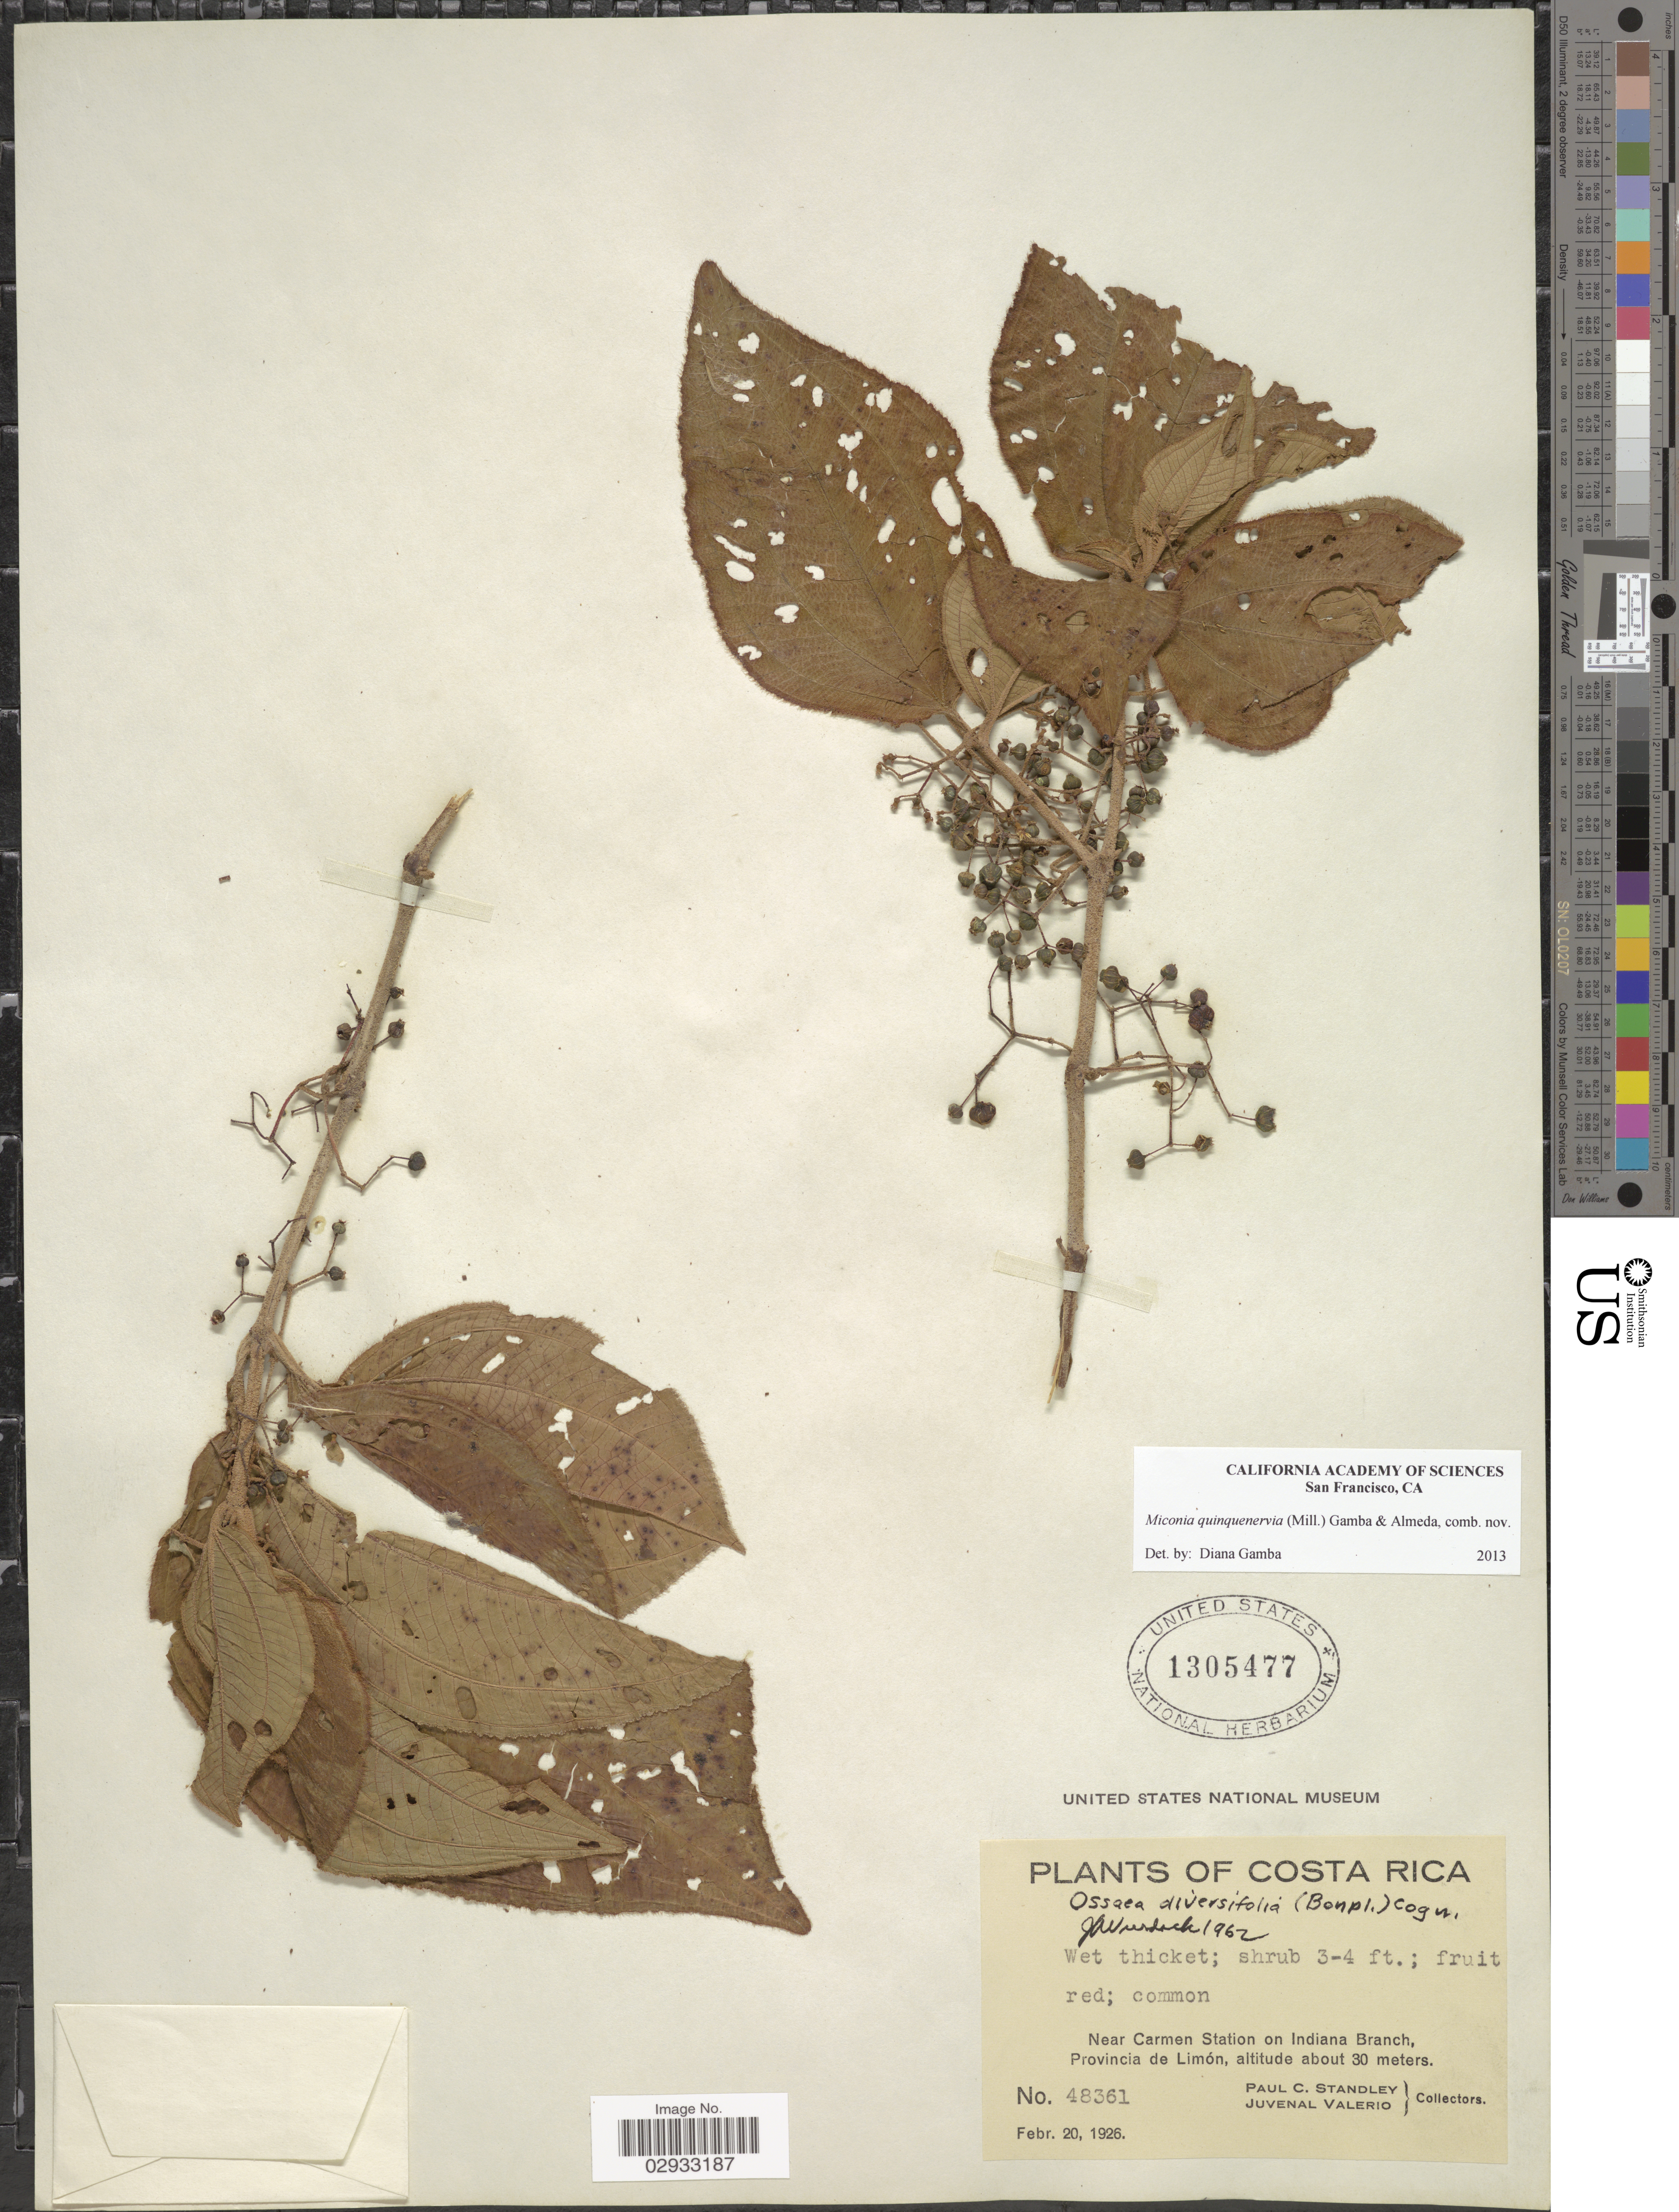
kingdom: Plantae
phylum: Tracheophyta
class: Magnoliopsida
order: Myrtales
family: Melastomataceae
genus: Miconia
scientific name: Miconia quinquenervia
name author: (Mill.) Gamba & Almeda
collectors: P. C. Standley & J. Valerio R.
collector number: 48361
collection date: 1926-02-20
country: Costa Rica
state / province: Limón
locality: Near Carmen Station on Indiana Branch, Provincia de Limón.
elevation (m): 30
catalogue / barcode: US 1305477